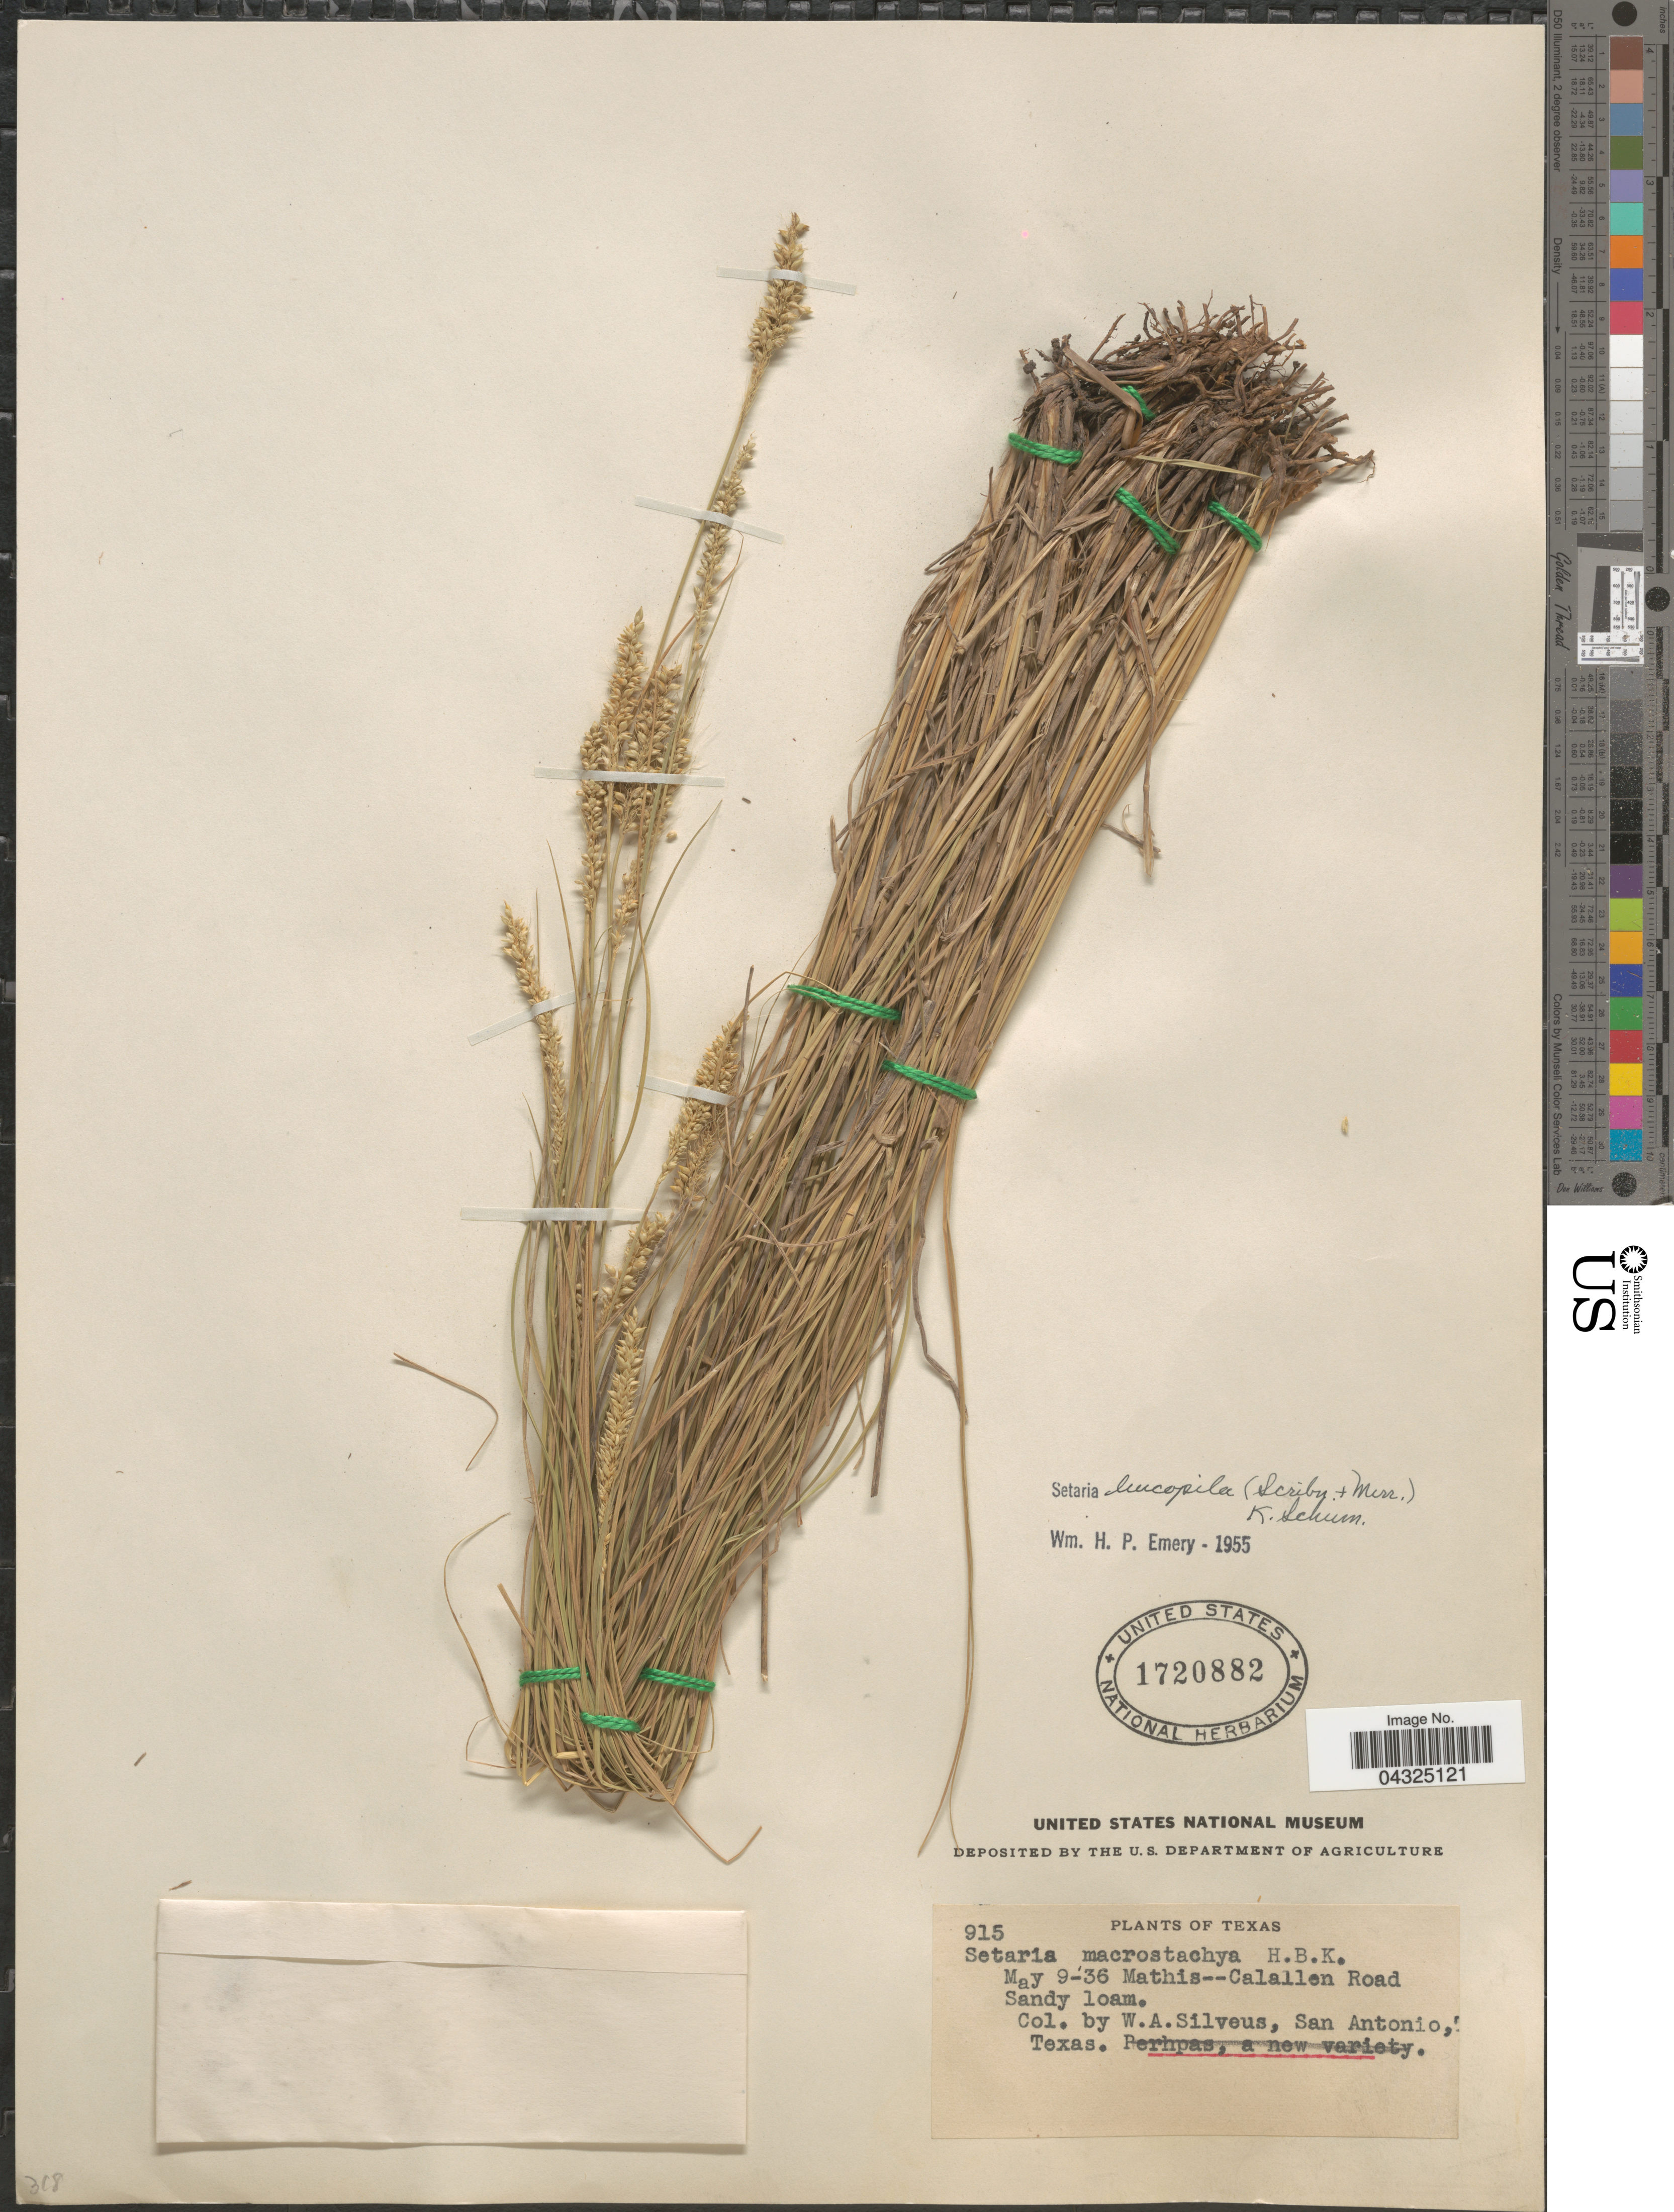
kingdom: Plantae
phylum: Tracheophyta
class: Liliopsida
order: Poales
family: Poaceae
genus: Setaria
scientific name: Setaria leucopila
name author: (Scribn. & Merr.) K. Schum.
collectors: W. Silveus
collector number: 915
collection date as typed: Transcribed d/m/y: 9/5/36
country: United States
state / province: Texas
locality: Mathis--Calallen Road.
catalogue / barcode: US 1720882